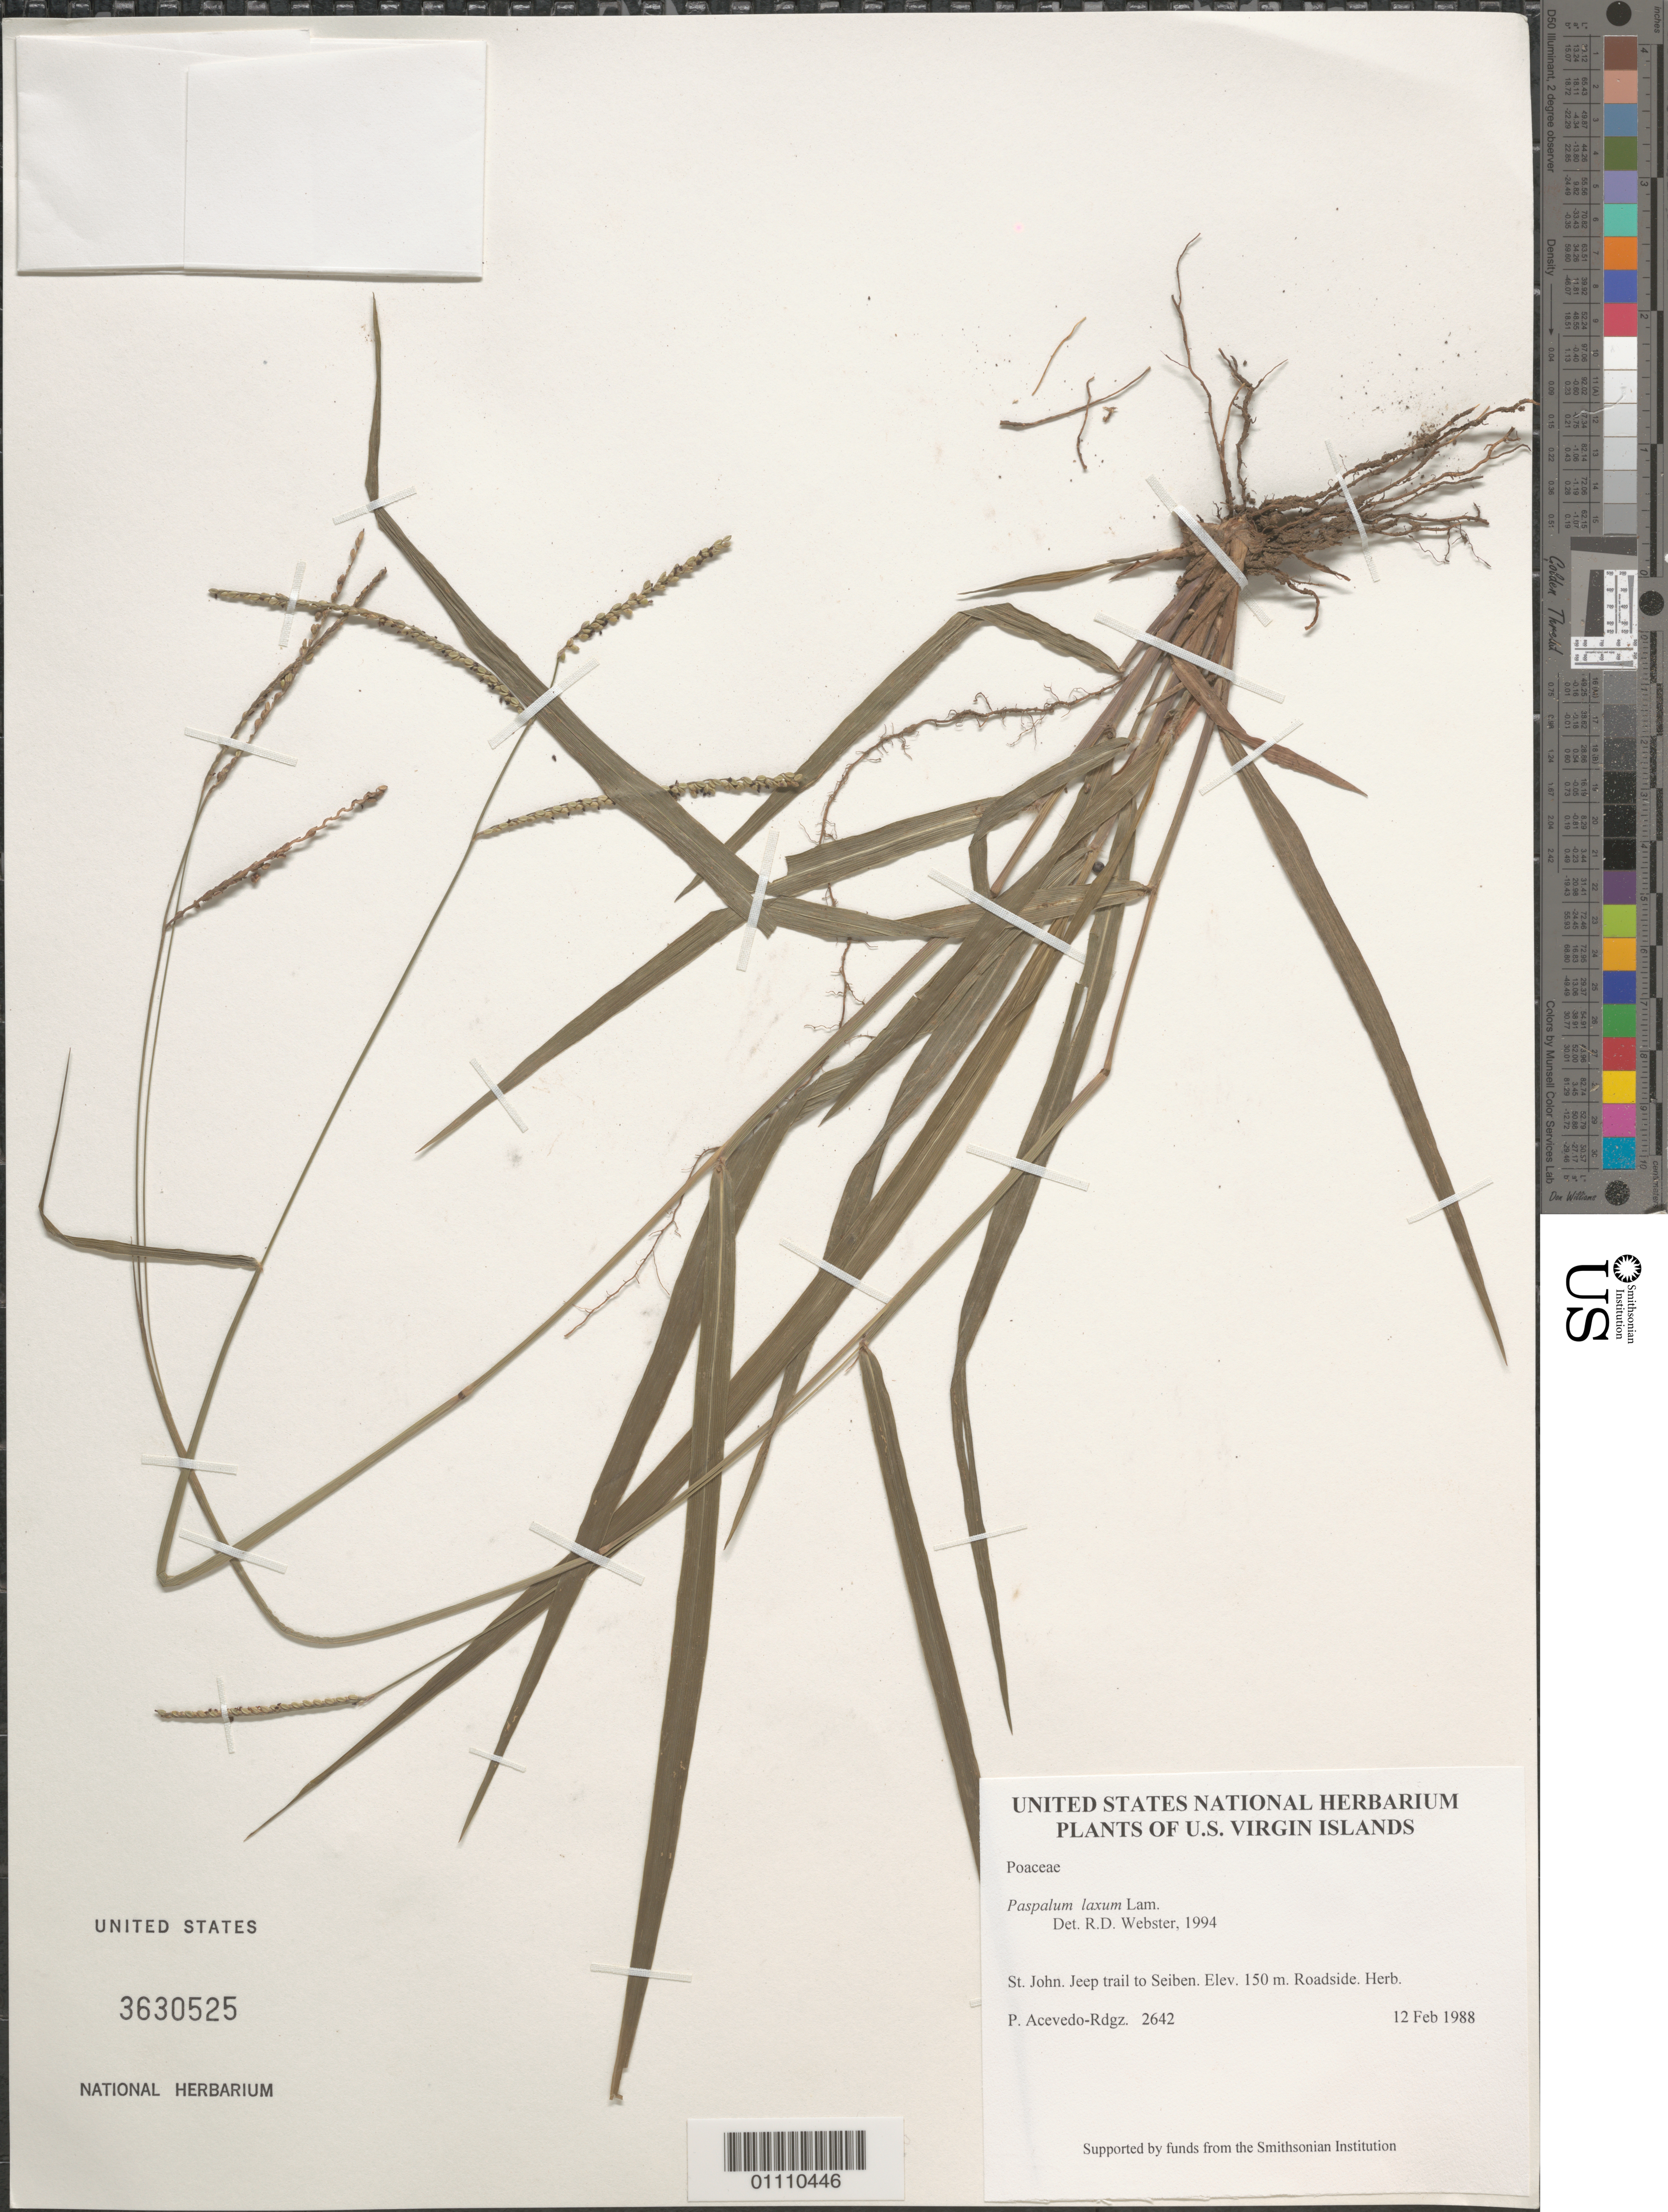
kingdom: Plantae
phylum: Tracheophyta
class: Liliopsida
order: Poales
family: Poaceae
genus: Paspalum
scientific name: Paspalum laxum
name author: Lam.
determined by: Webster, Robert D.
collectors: P. Acevedo-Rodr.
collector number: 2642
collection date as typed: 12 Feb 1988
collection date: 1988-02-12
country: U.S. Virgin Islands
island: St. John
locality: Jeep trail to Seiben.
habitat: Roadside.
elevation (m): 150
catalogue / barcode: US 3630525